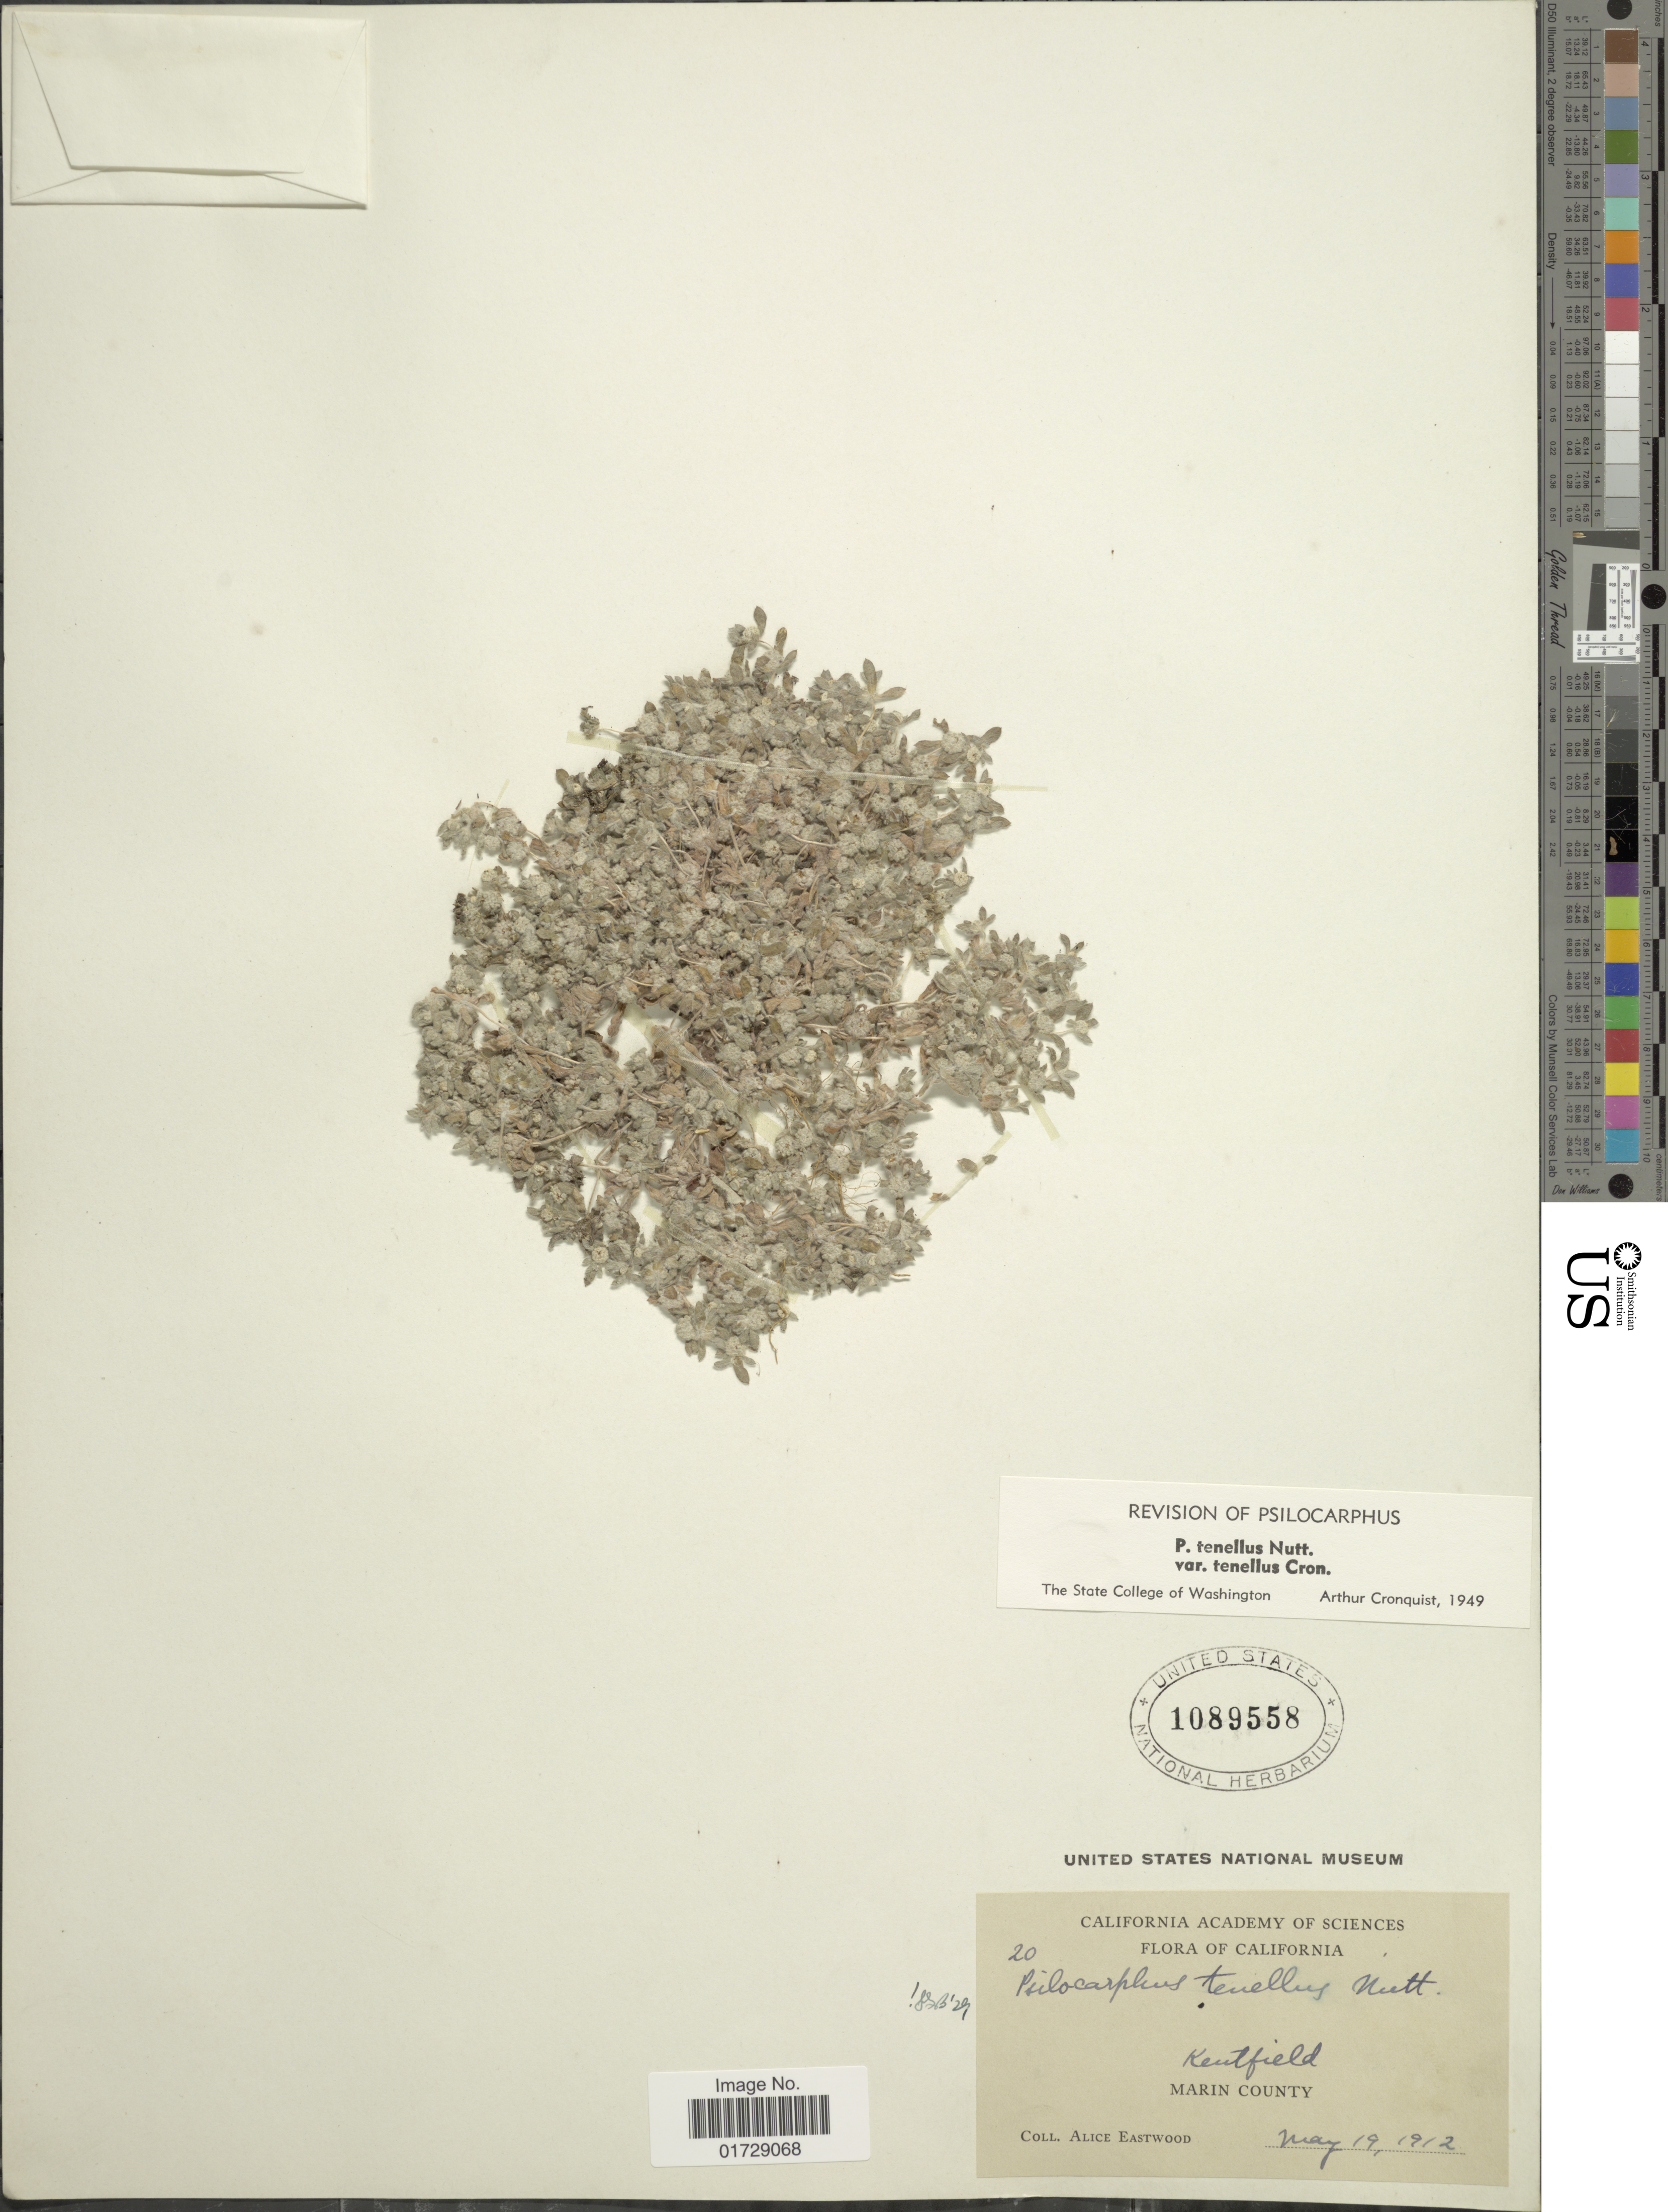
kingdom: Plantae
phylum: Tracheophyta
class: Magnoliopsida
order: Asterales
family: Asteraceae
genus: Psilocarphus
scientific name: Psilocarphus tenellus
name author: Nutt.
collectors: A. Eastwood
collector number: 20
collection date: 1912-05-19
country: United States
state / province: California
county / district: Marin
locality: Kentfield, Marin County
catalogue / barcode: US 1089558